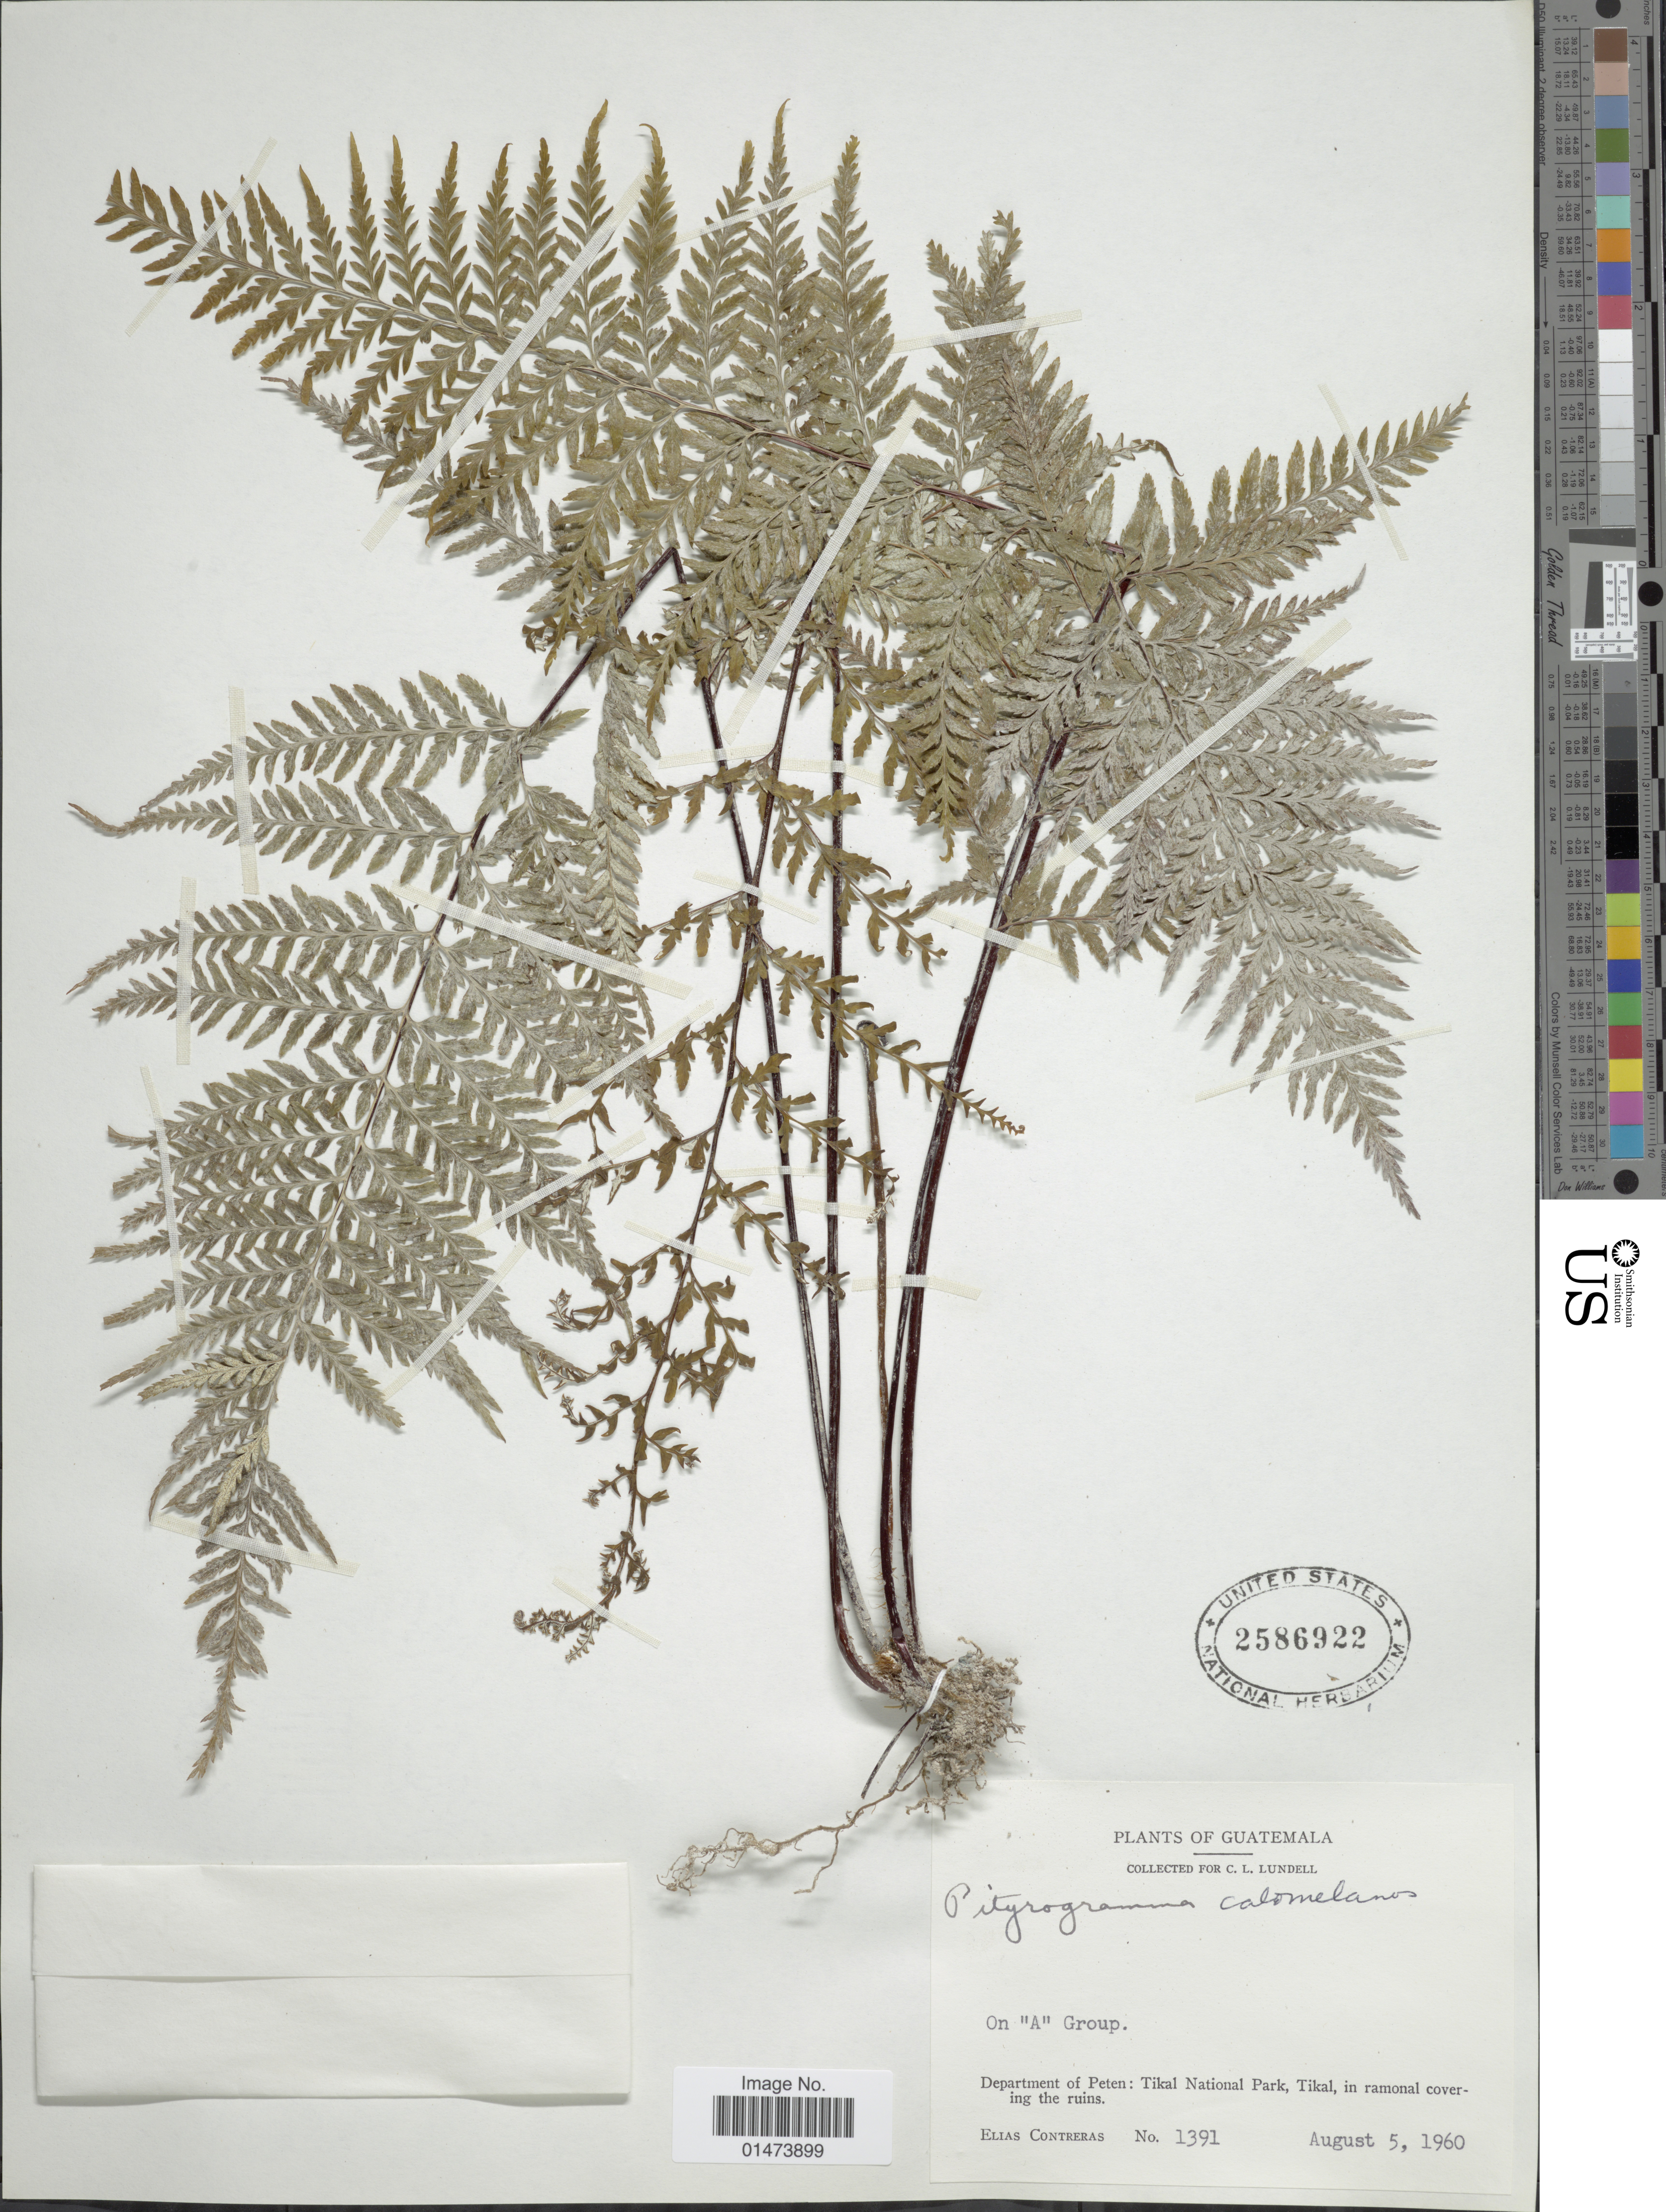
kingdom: Plantae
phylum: Tracheophyta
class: Polypodiopsida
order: Polypodiales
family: Pteridaceae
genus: Pityrogramma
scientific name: Pityrogramma calomelanos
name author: (L.) Link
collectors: E. Contreras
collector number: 1391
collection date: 1960-08-05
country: Guatemala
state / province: El Petén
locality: Department of Peten : Tikal National Park, tikal, in ramonal covering the ruins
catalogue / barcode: US 2586922